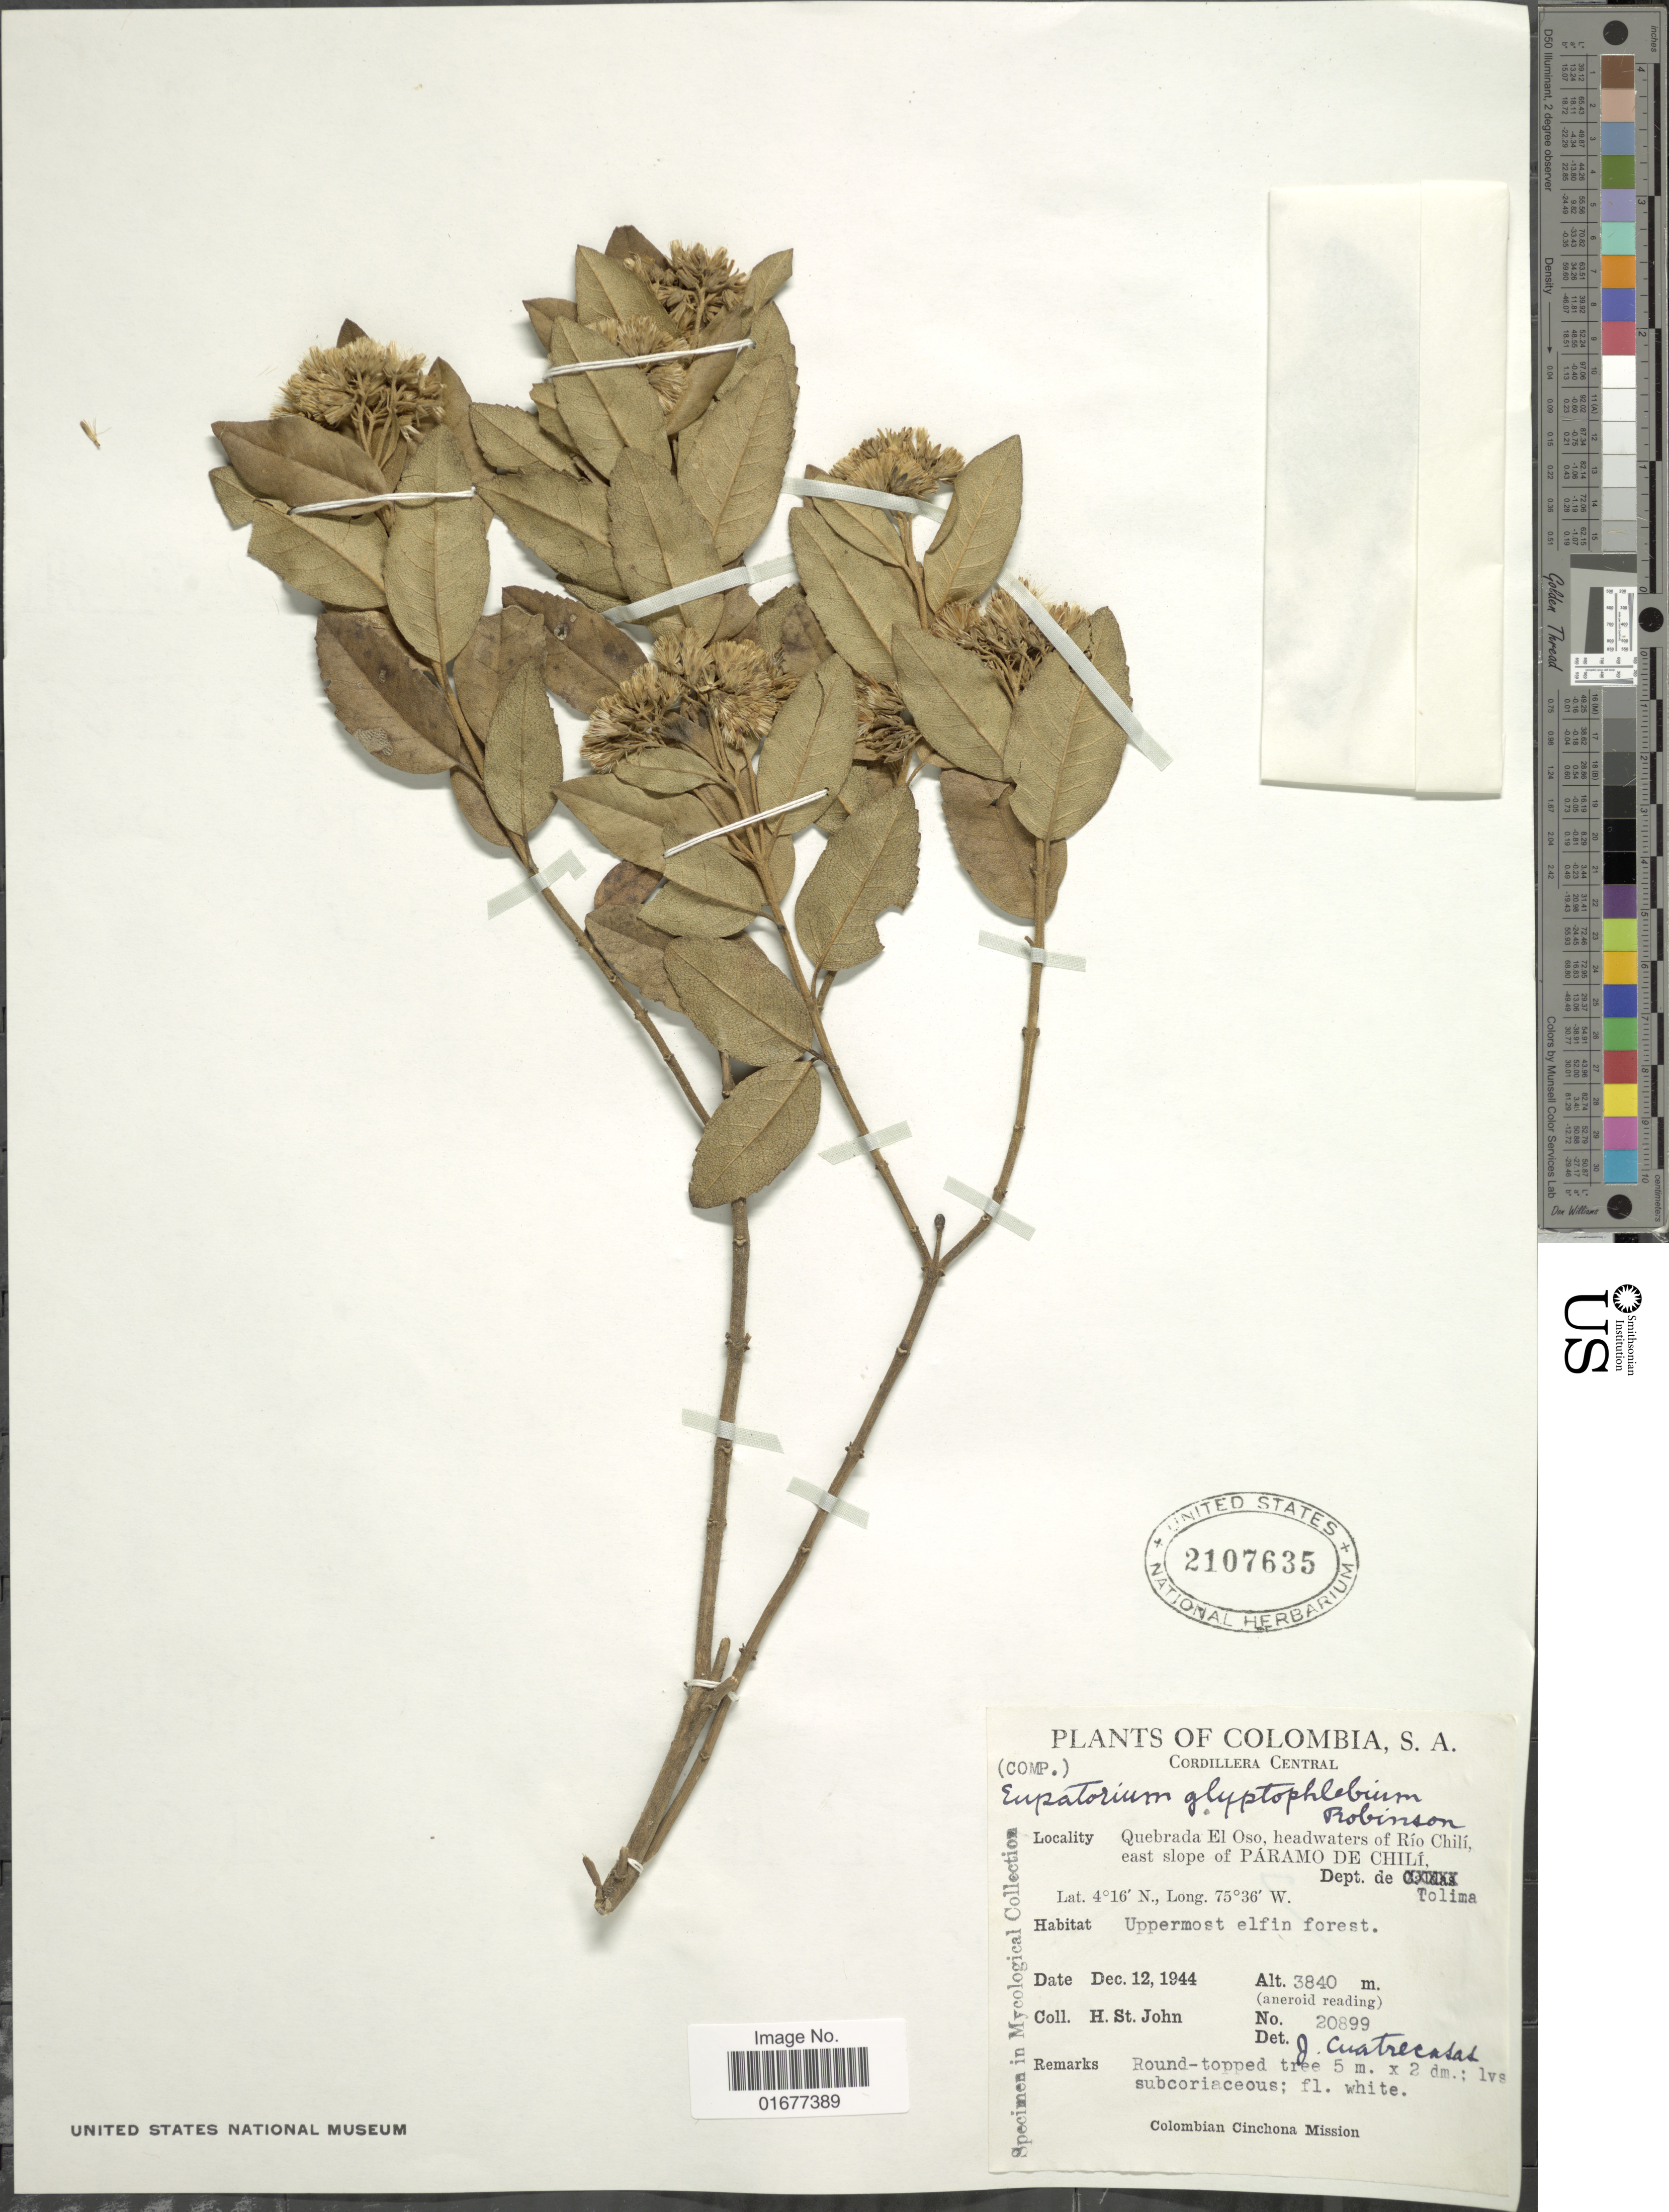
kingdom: Plantae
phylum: Tracheophyta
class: Magnoliopsida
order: Asterales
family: Asteraceae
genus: Ageratina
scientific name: Ageratina glyptophlebia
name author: (B.L. Rob.) R.M. King & H. Rob.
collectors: H. St. John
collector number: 20899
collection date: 1944-12-12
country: Colombia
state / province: Tolima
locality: Cordillera Central, Quebrada El Oso, headwaters of Rio Chili, east slope of Paramo de Chili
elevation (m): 3840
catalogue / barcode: US 2107635